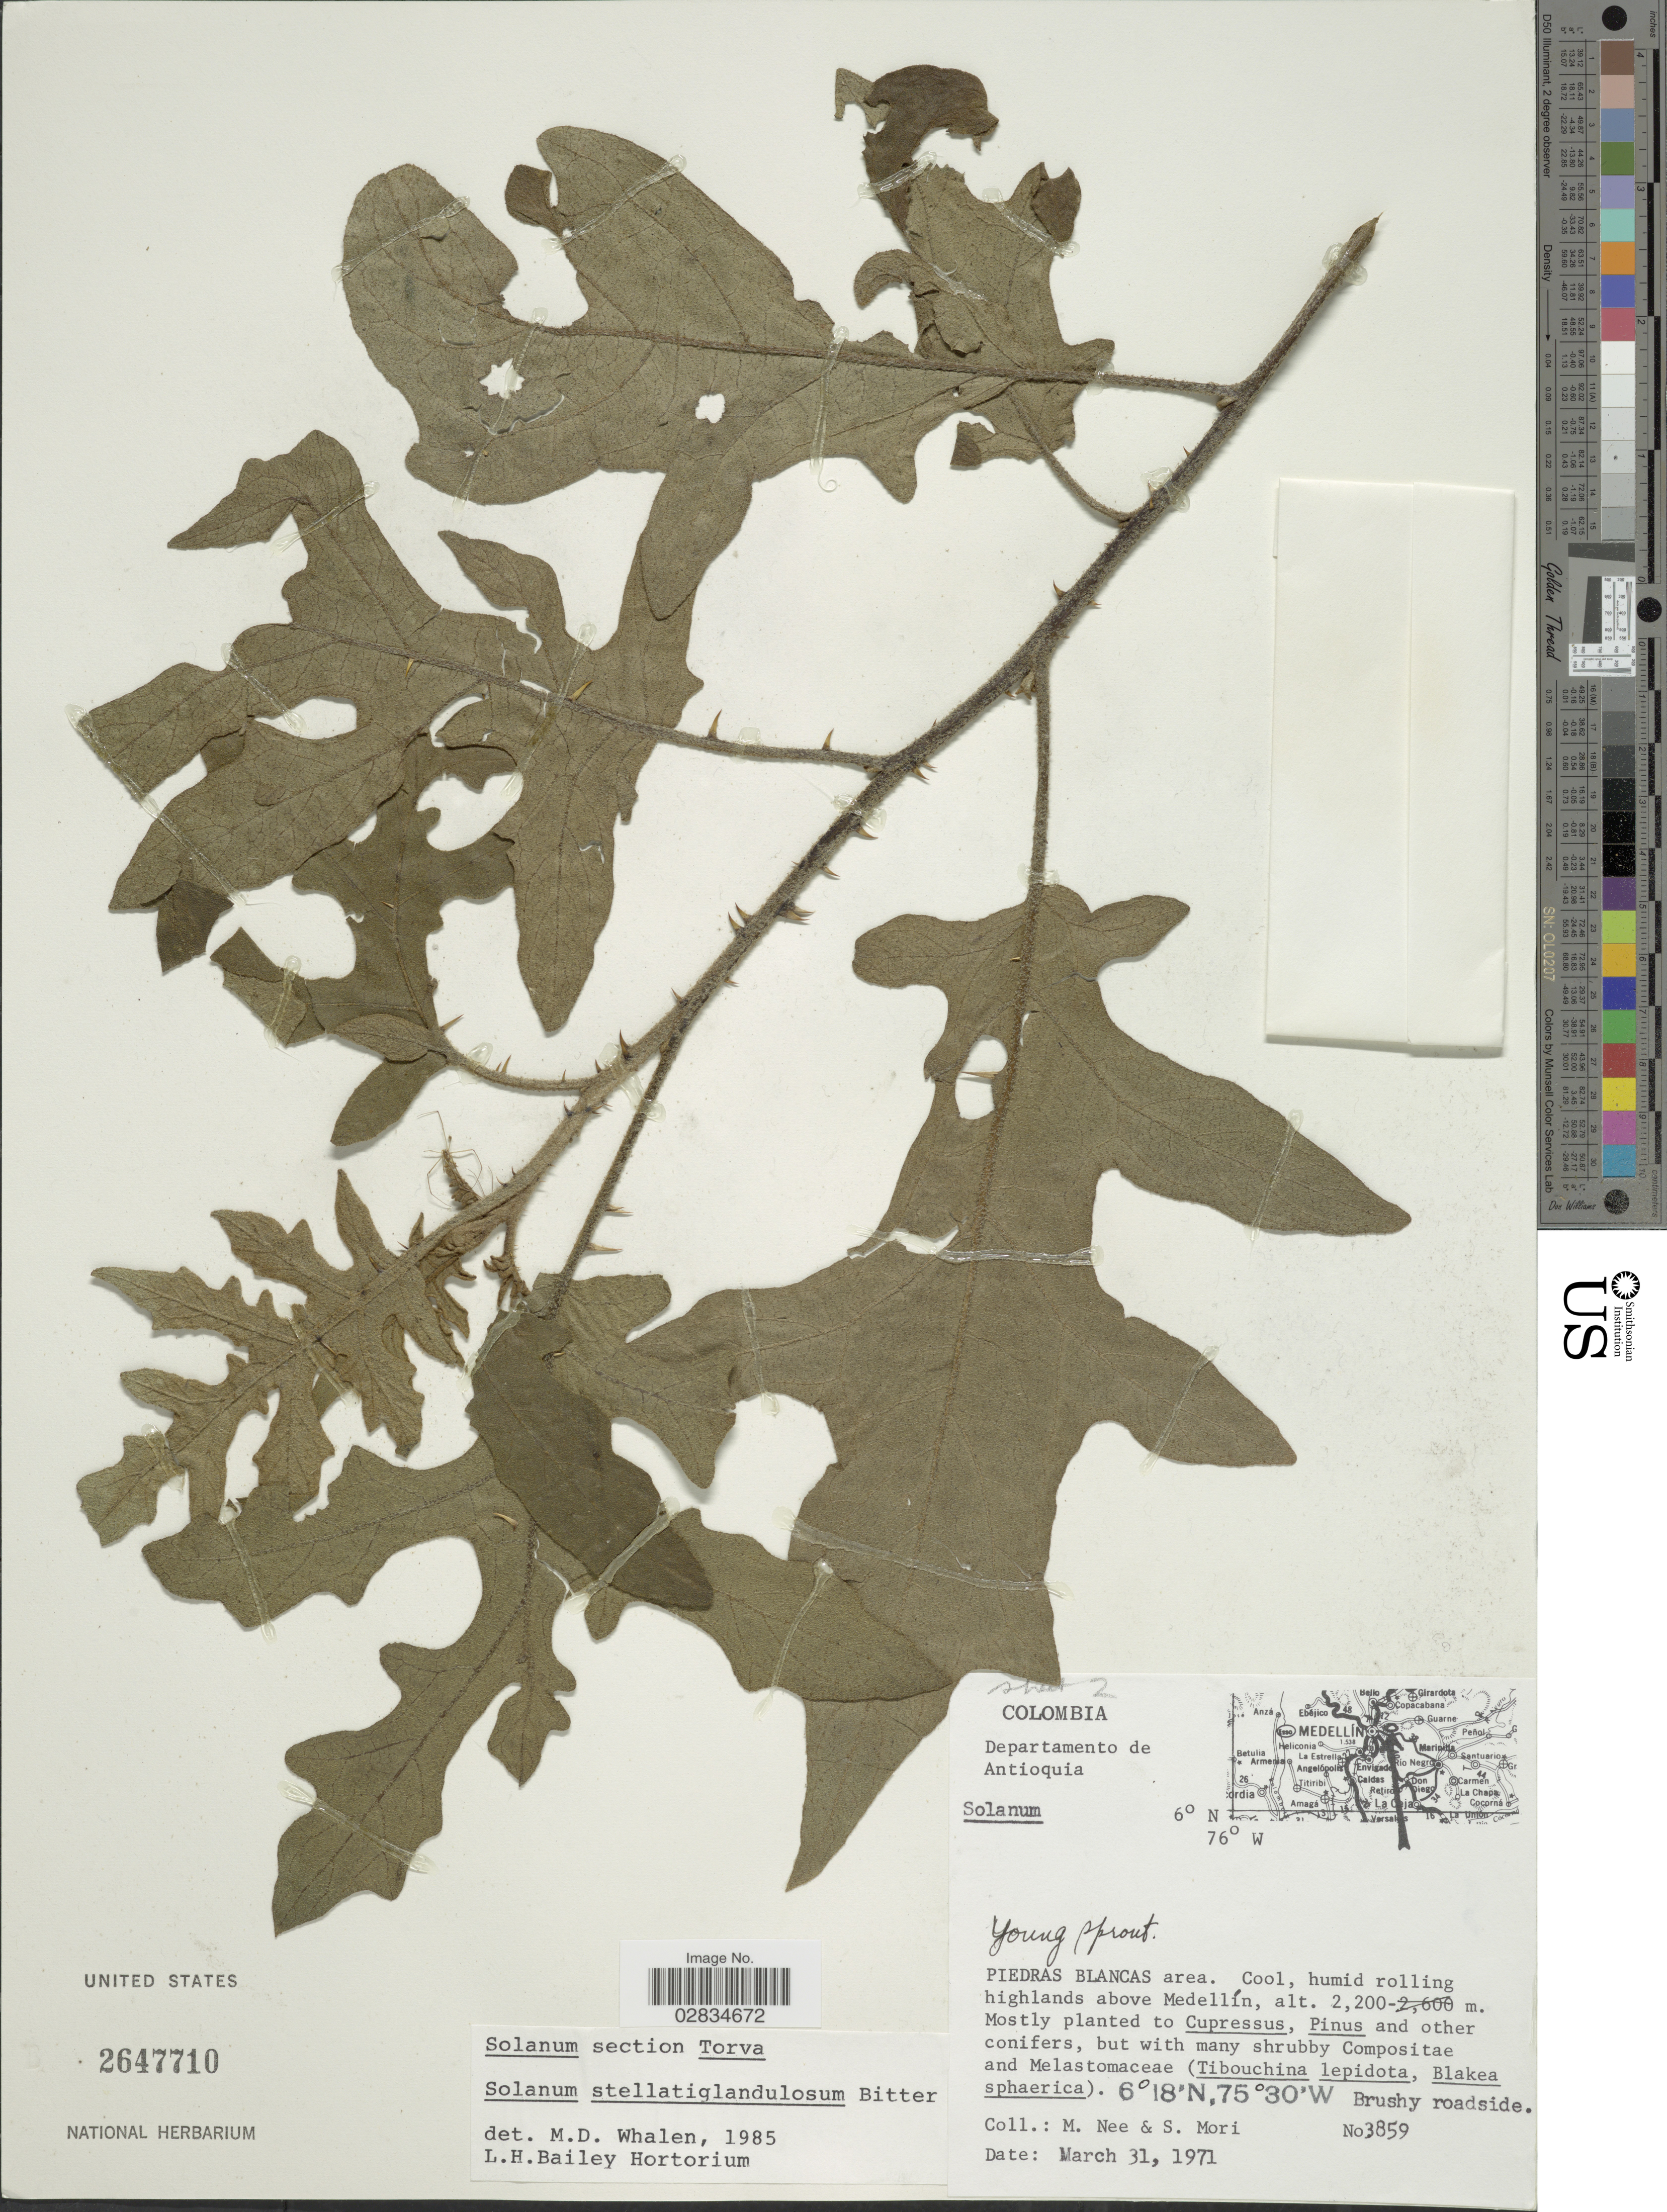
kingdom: Plantae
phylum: Tracheophyta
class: Magnoliopsida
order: Solanales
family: Solanaceae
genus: Solanum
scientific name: Solanum stellatiglandulosum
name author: Bitter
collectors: M. Nee & S. Mori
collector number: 3859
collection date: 1971-03-31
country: Colombia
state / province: Antioquia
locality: Departamento de Antioquia, Piedras Blancas area, highlands above Medellín.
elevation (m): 2200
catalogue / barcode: US 2647710